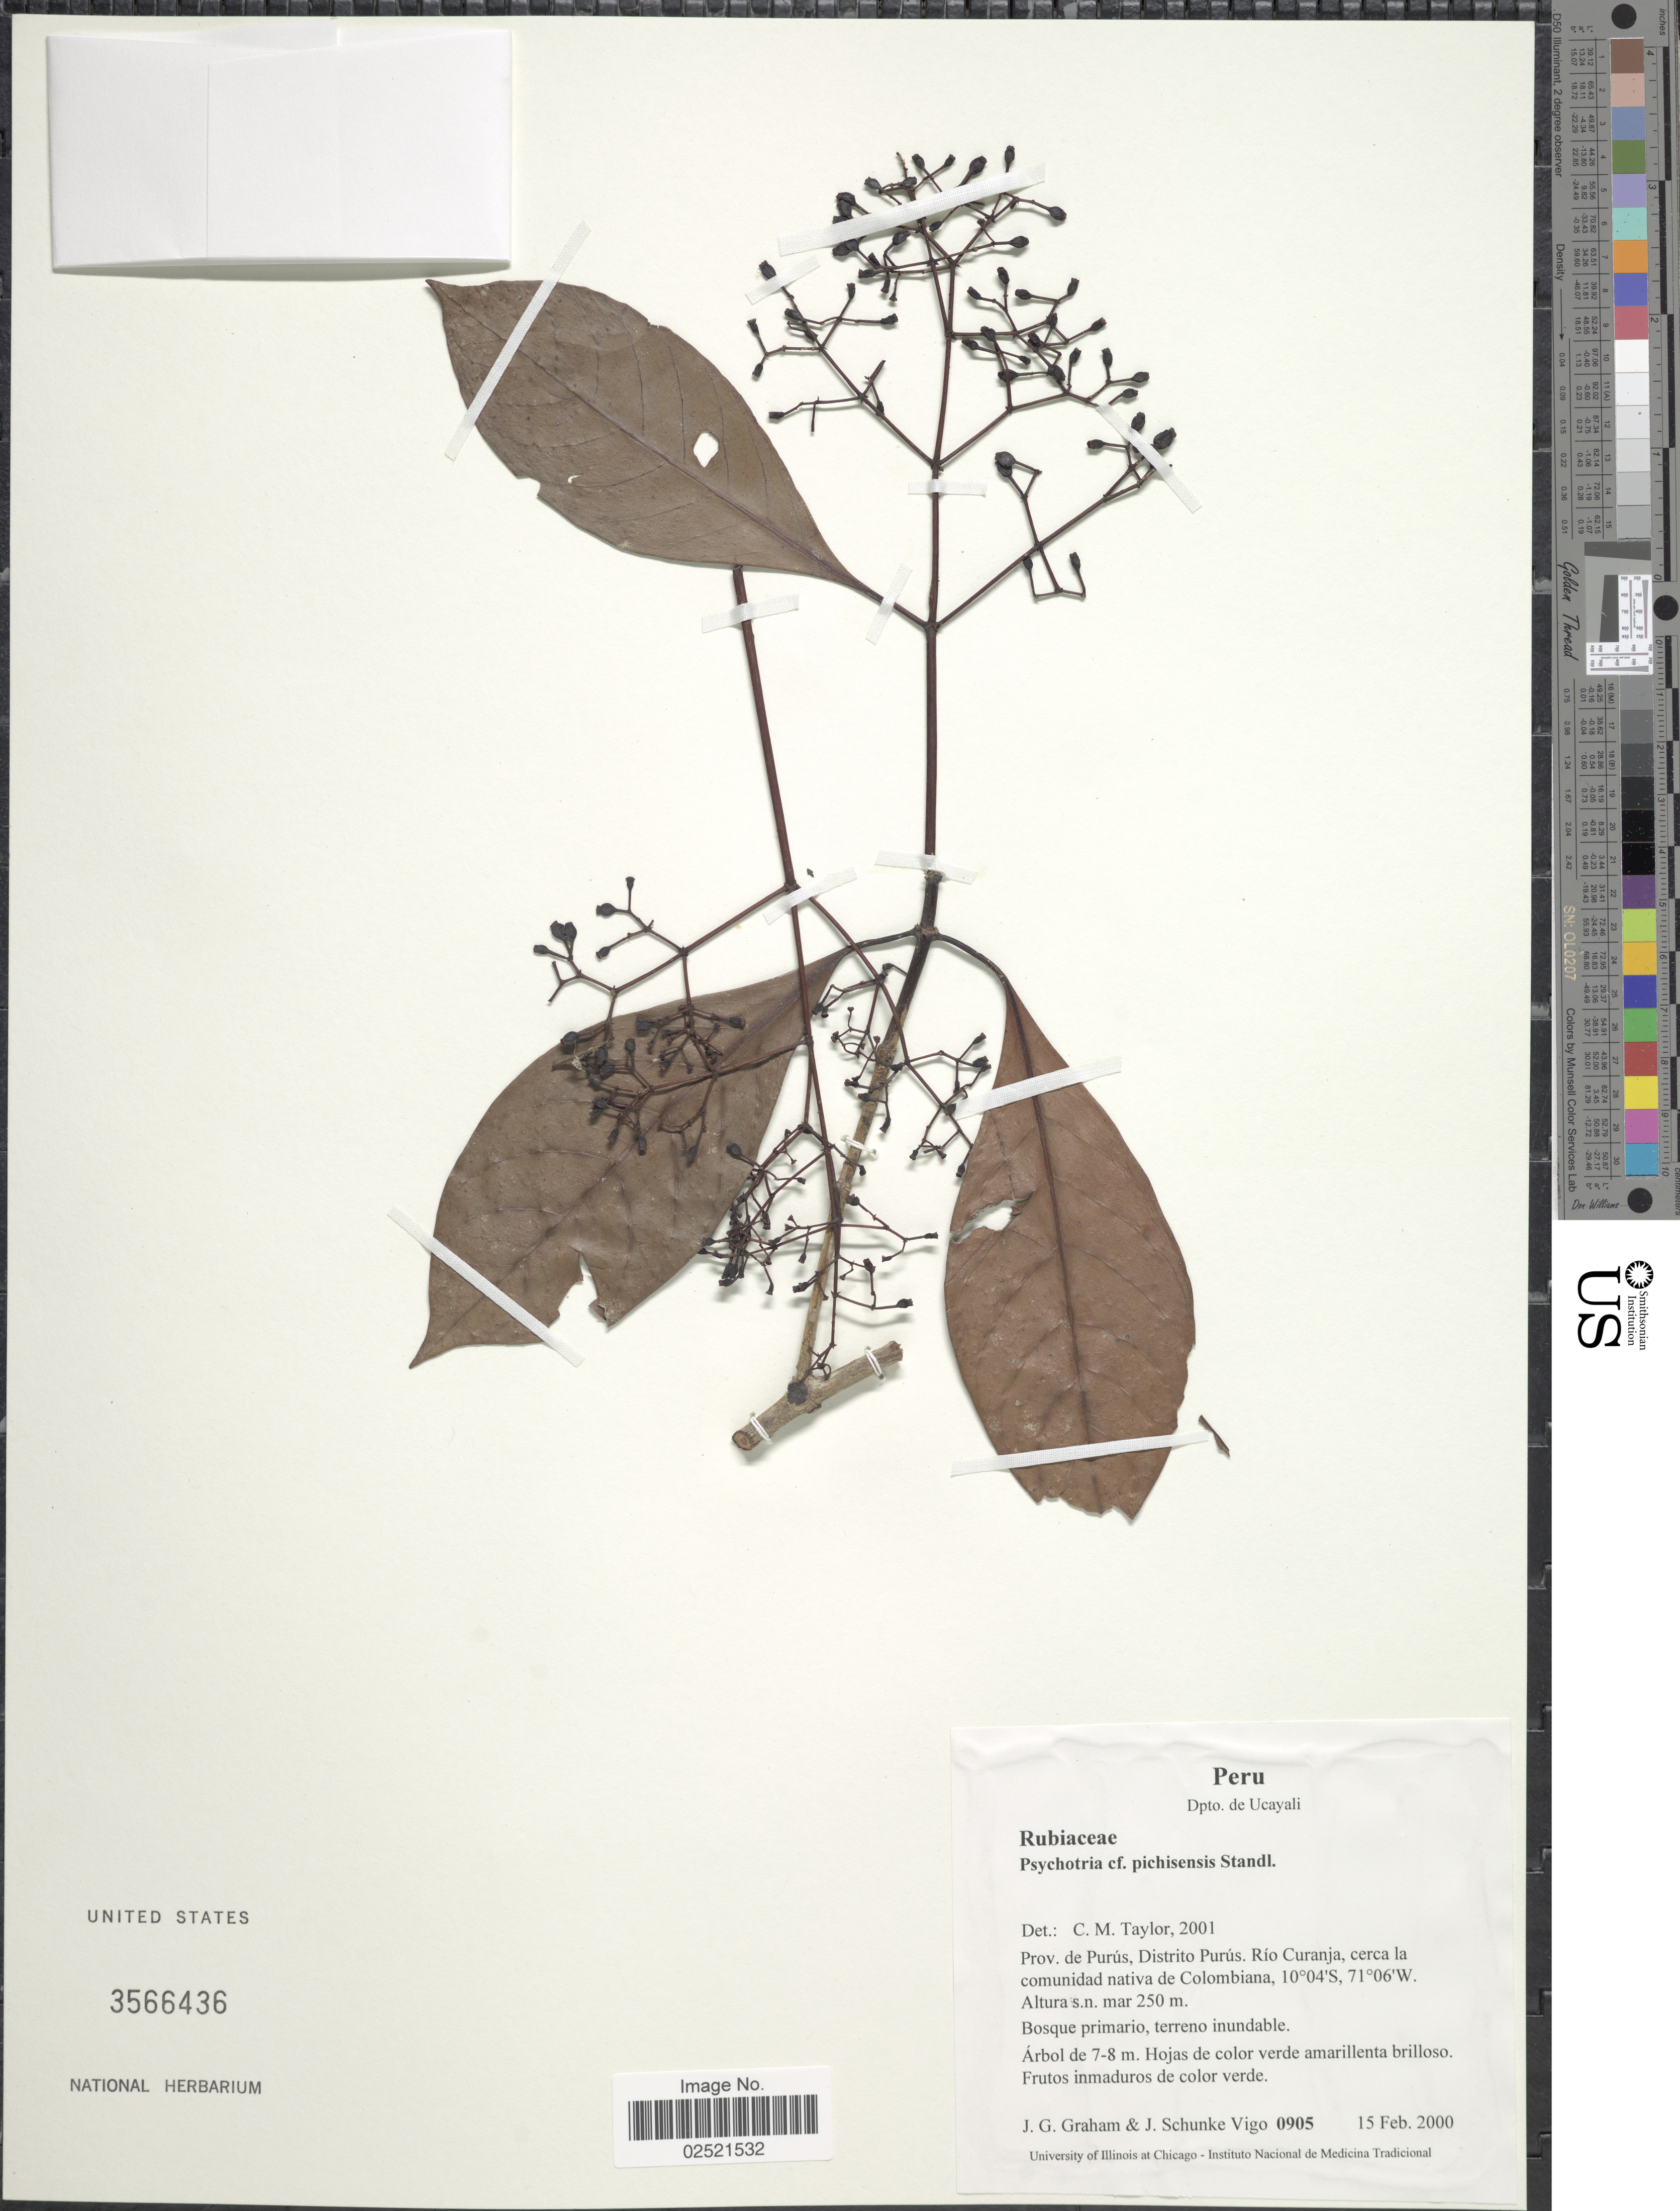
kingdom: Plantae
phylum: Tracheophyta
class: Magnoliopsida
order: Gentianales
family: Rubiaceae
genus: Psychotria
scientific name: Psychotria pichisensis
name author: Standl.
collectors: J. Graham & J. Schunke Vigo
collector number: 0905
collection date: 2000-02-15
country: Peru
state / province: Ucayali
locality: Prov. de Purus, Distrito Purus, Rio Curanja, cerca la comunidad nativa de Colombiana.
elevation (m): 250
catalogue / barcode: US 3566436